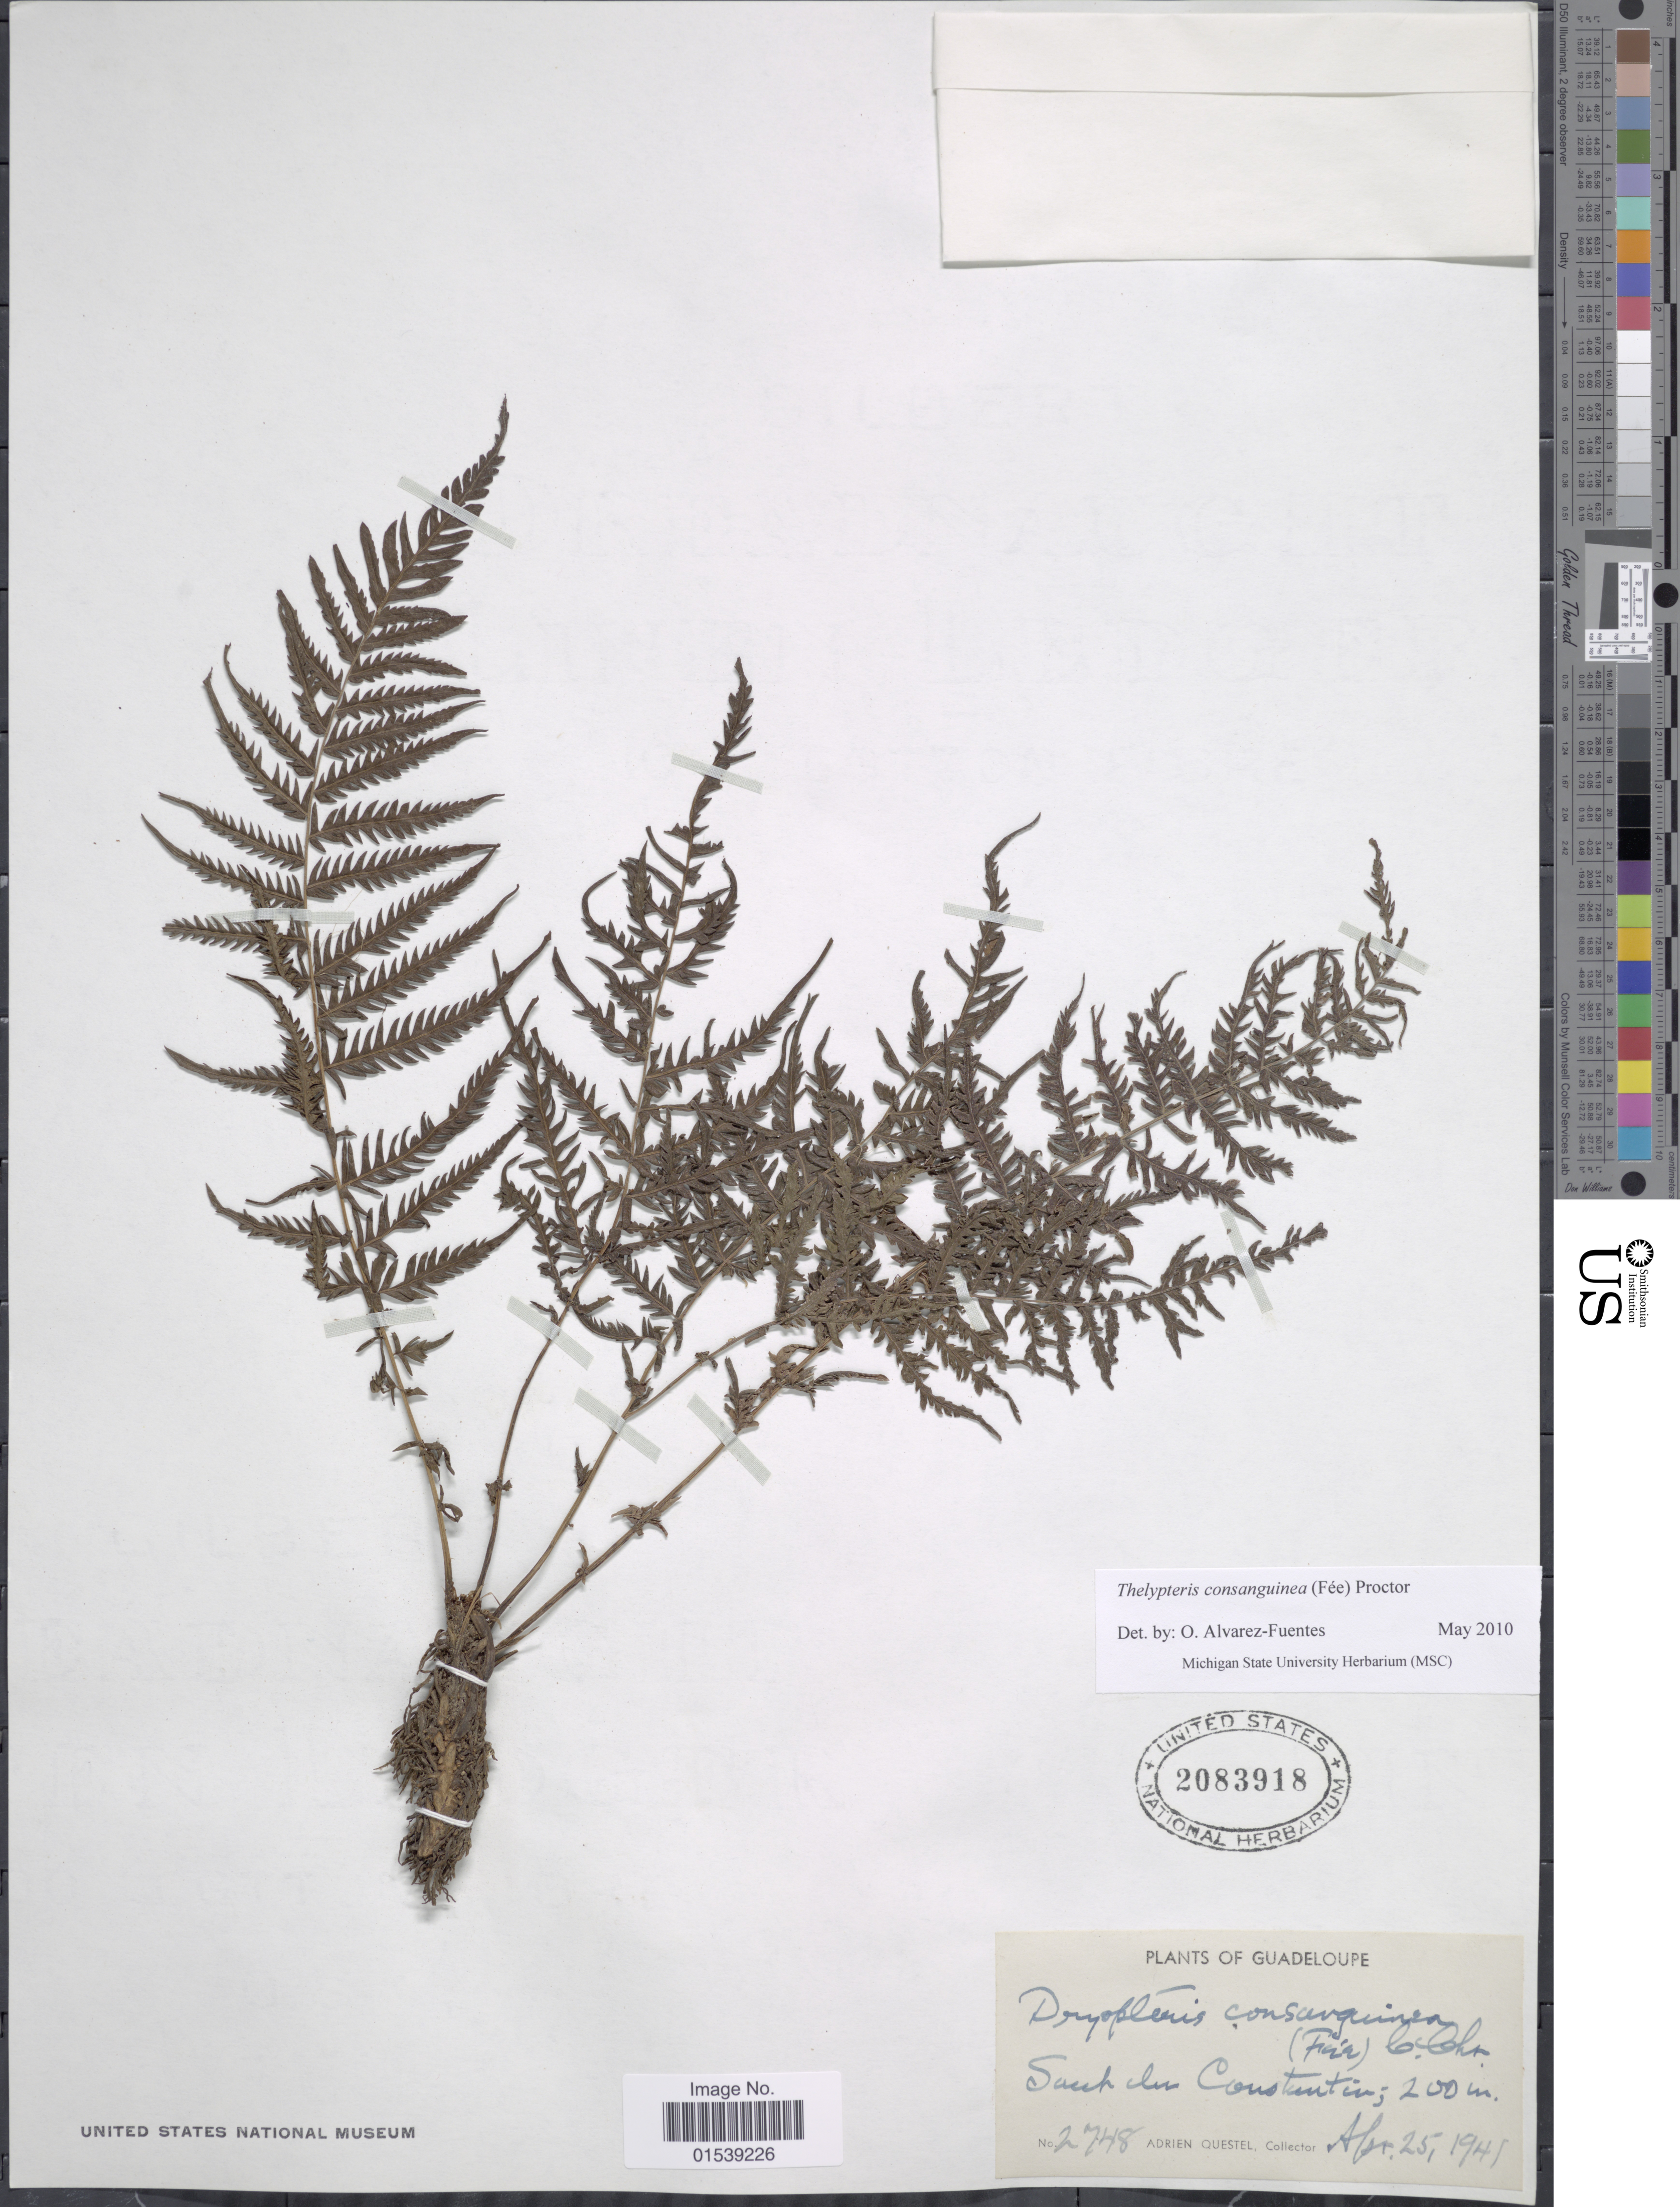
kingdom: Plantae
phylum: Tracheophyta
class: Polypodiopsida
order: Polypodiales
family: Thelypteridaceae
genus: Amauropelta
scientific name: Amauropelta consanguinea (Fée) comb. nov., ined. 2015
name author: (Fée)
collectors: A. Questel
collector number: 2748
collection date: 1945-04-25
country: Guadeloupe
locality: Sant du Constantin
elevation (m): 200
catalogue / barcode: US 2083918